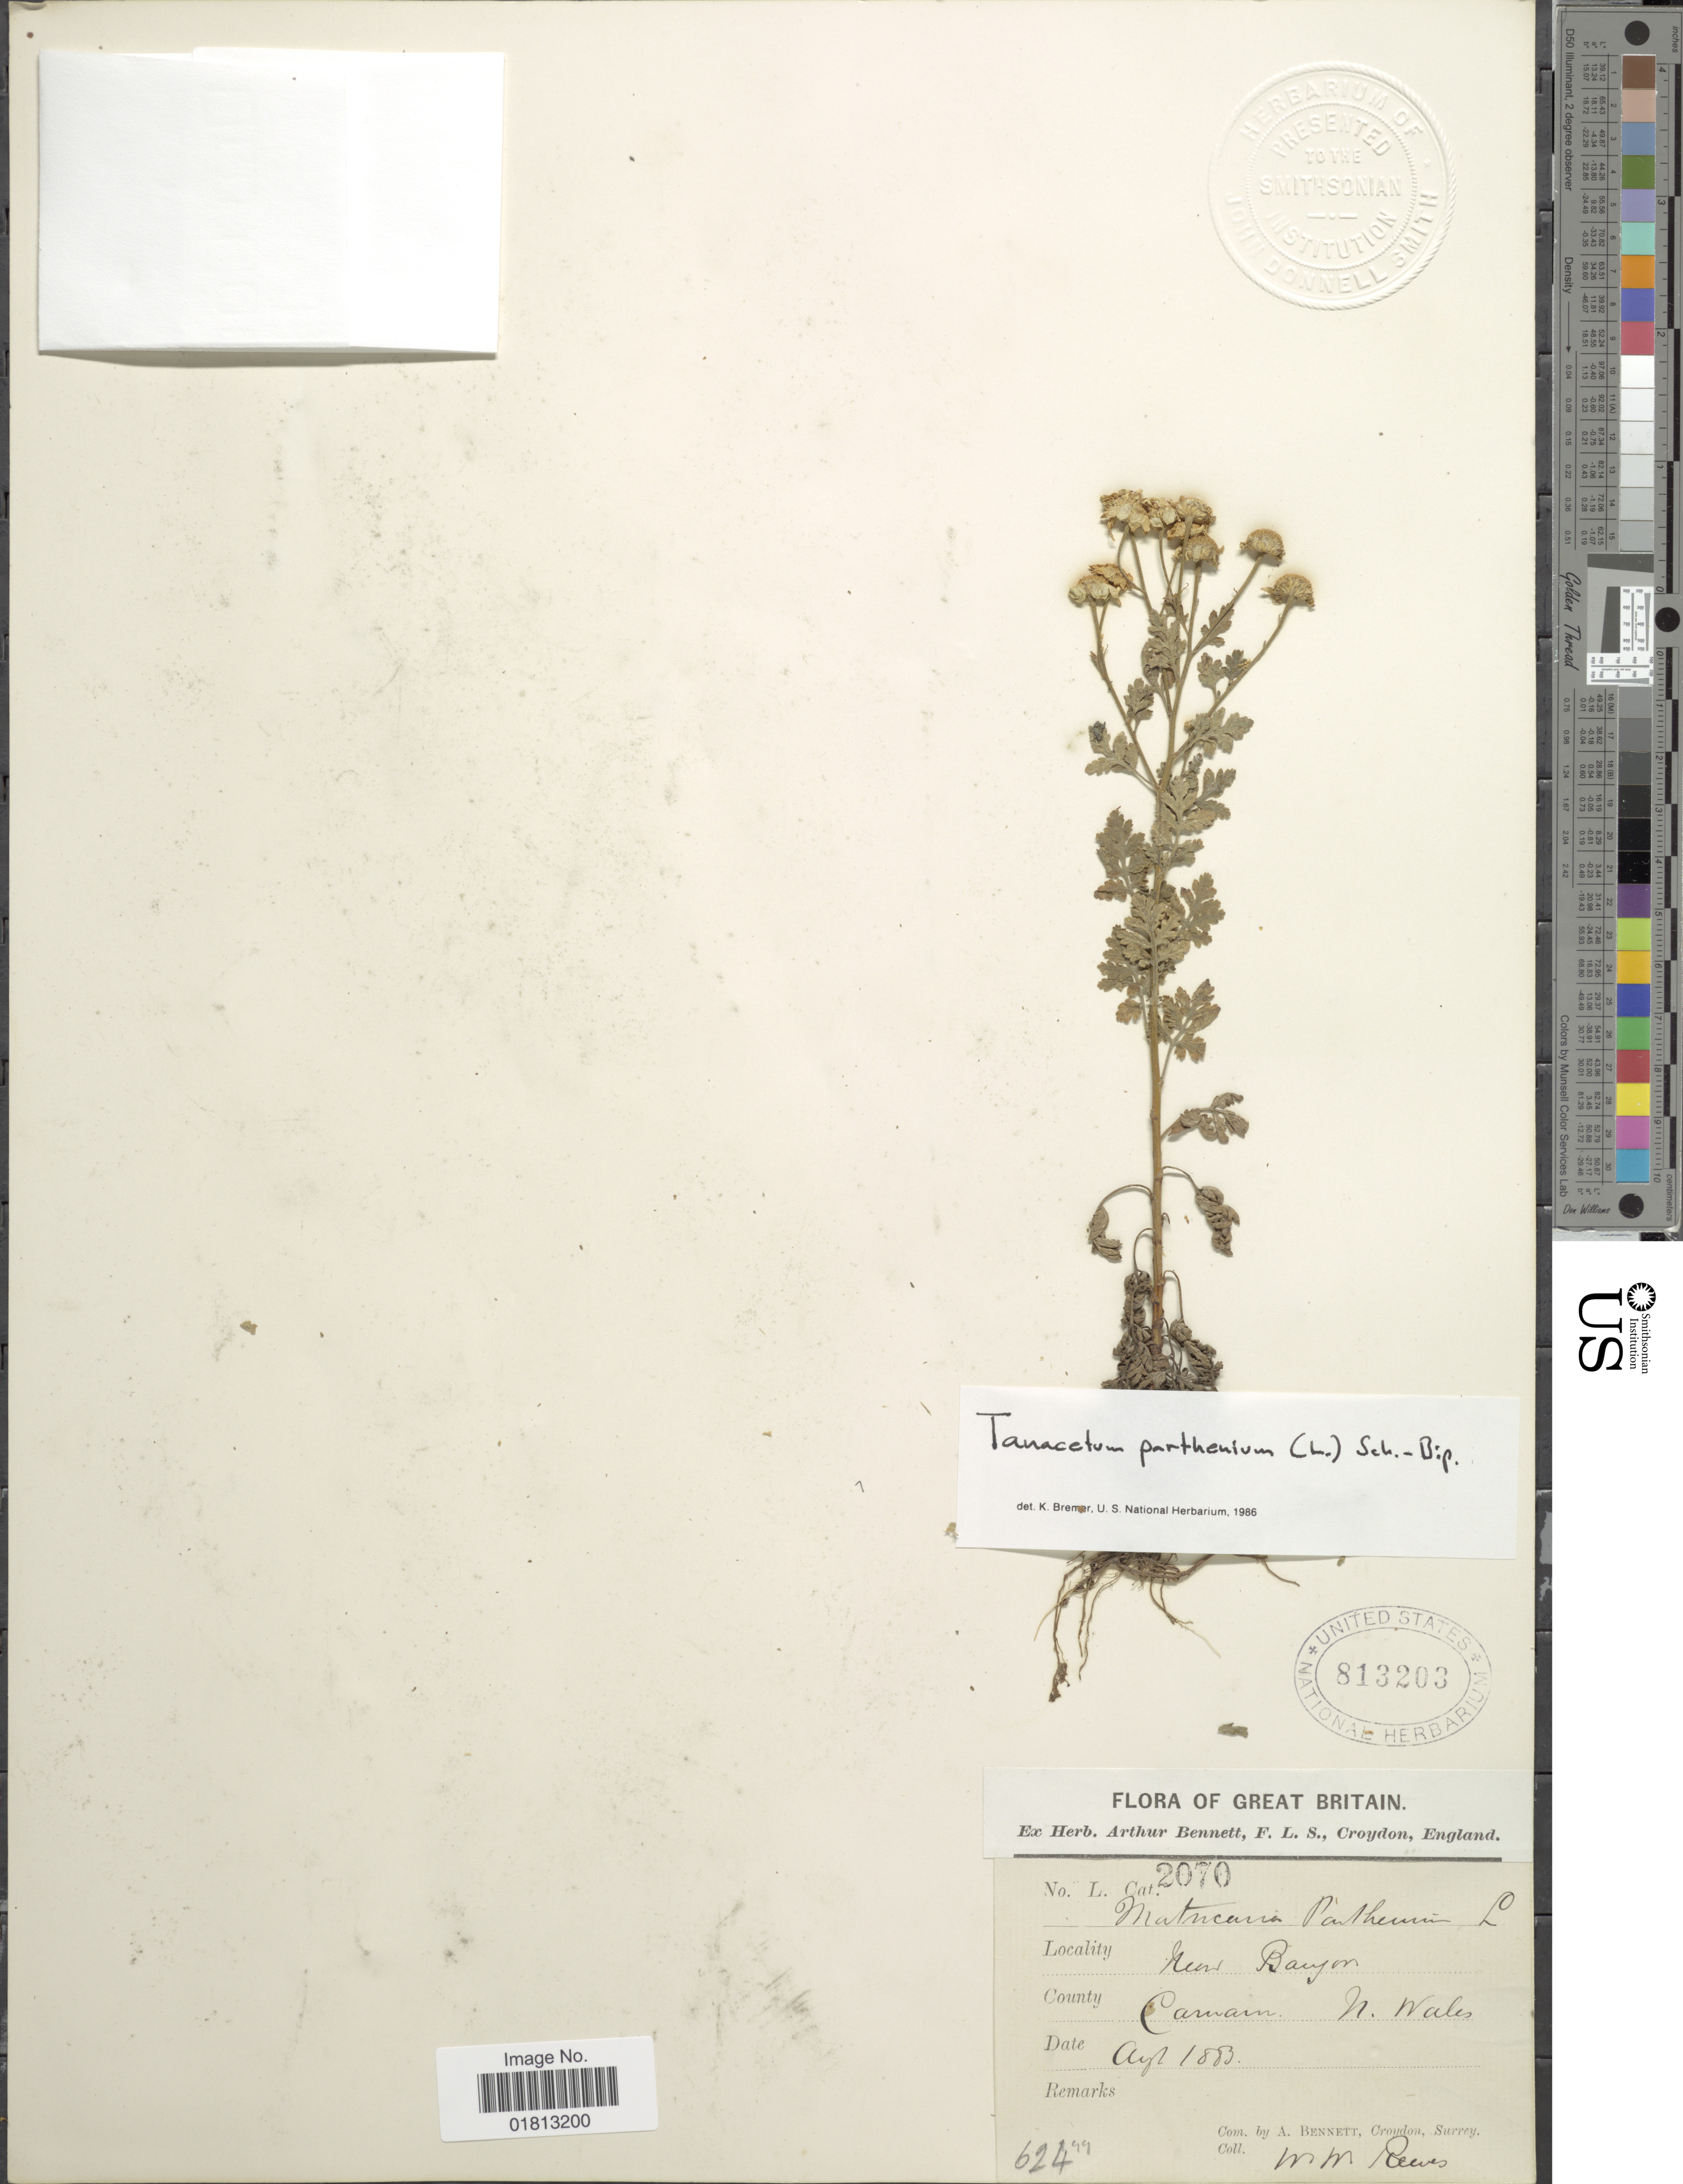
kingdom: Plantae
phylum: Tracheophyta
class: Magnoliopsida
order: Asterales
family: Asteraceae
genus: Tanacetum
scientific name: Tanacetum parthenium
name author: (L.) Sch. Bip.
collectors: W. Reeves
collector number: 2070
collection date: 1883-08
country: United Kingdom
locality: New Baiyon, County Camain, N. Wales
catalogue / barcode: US 813203